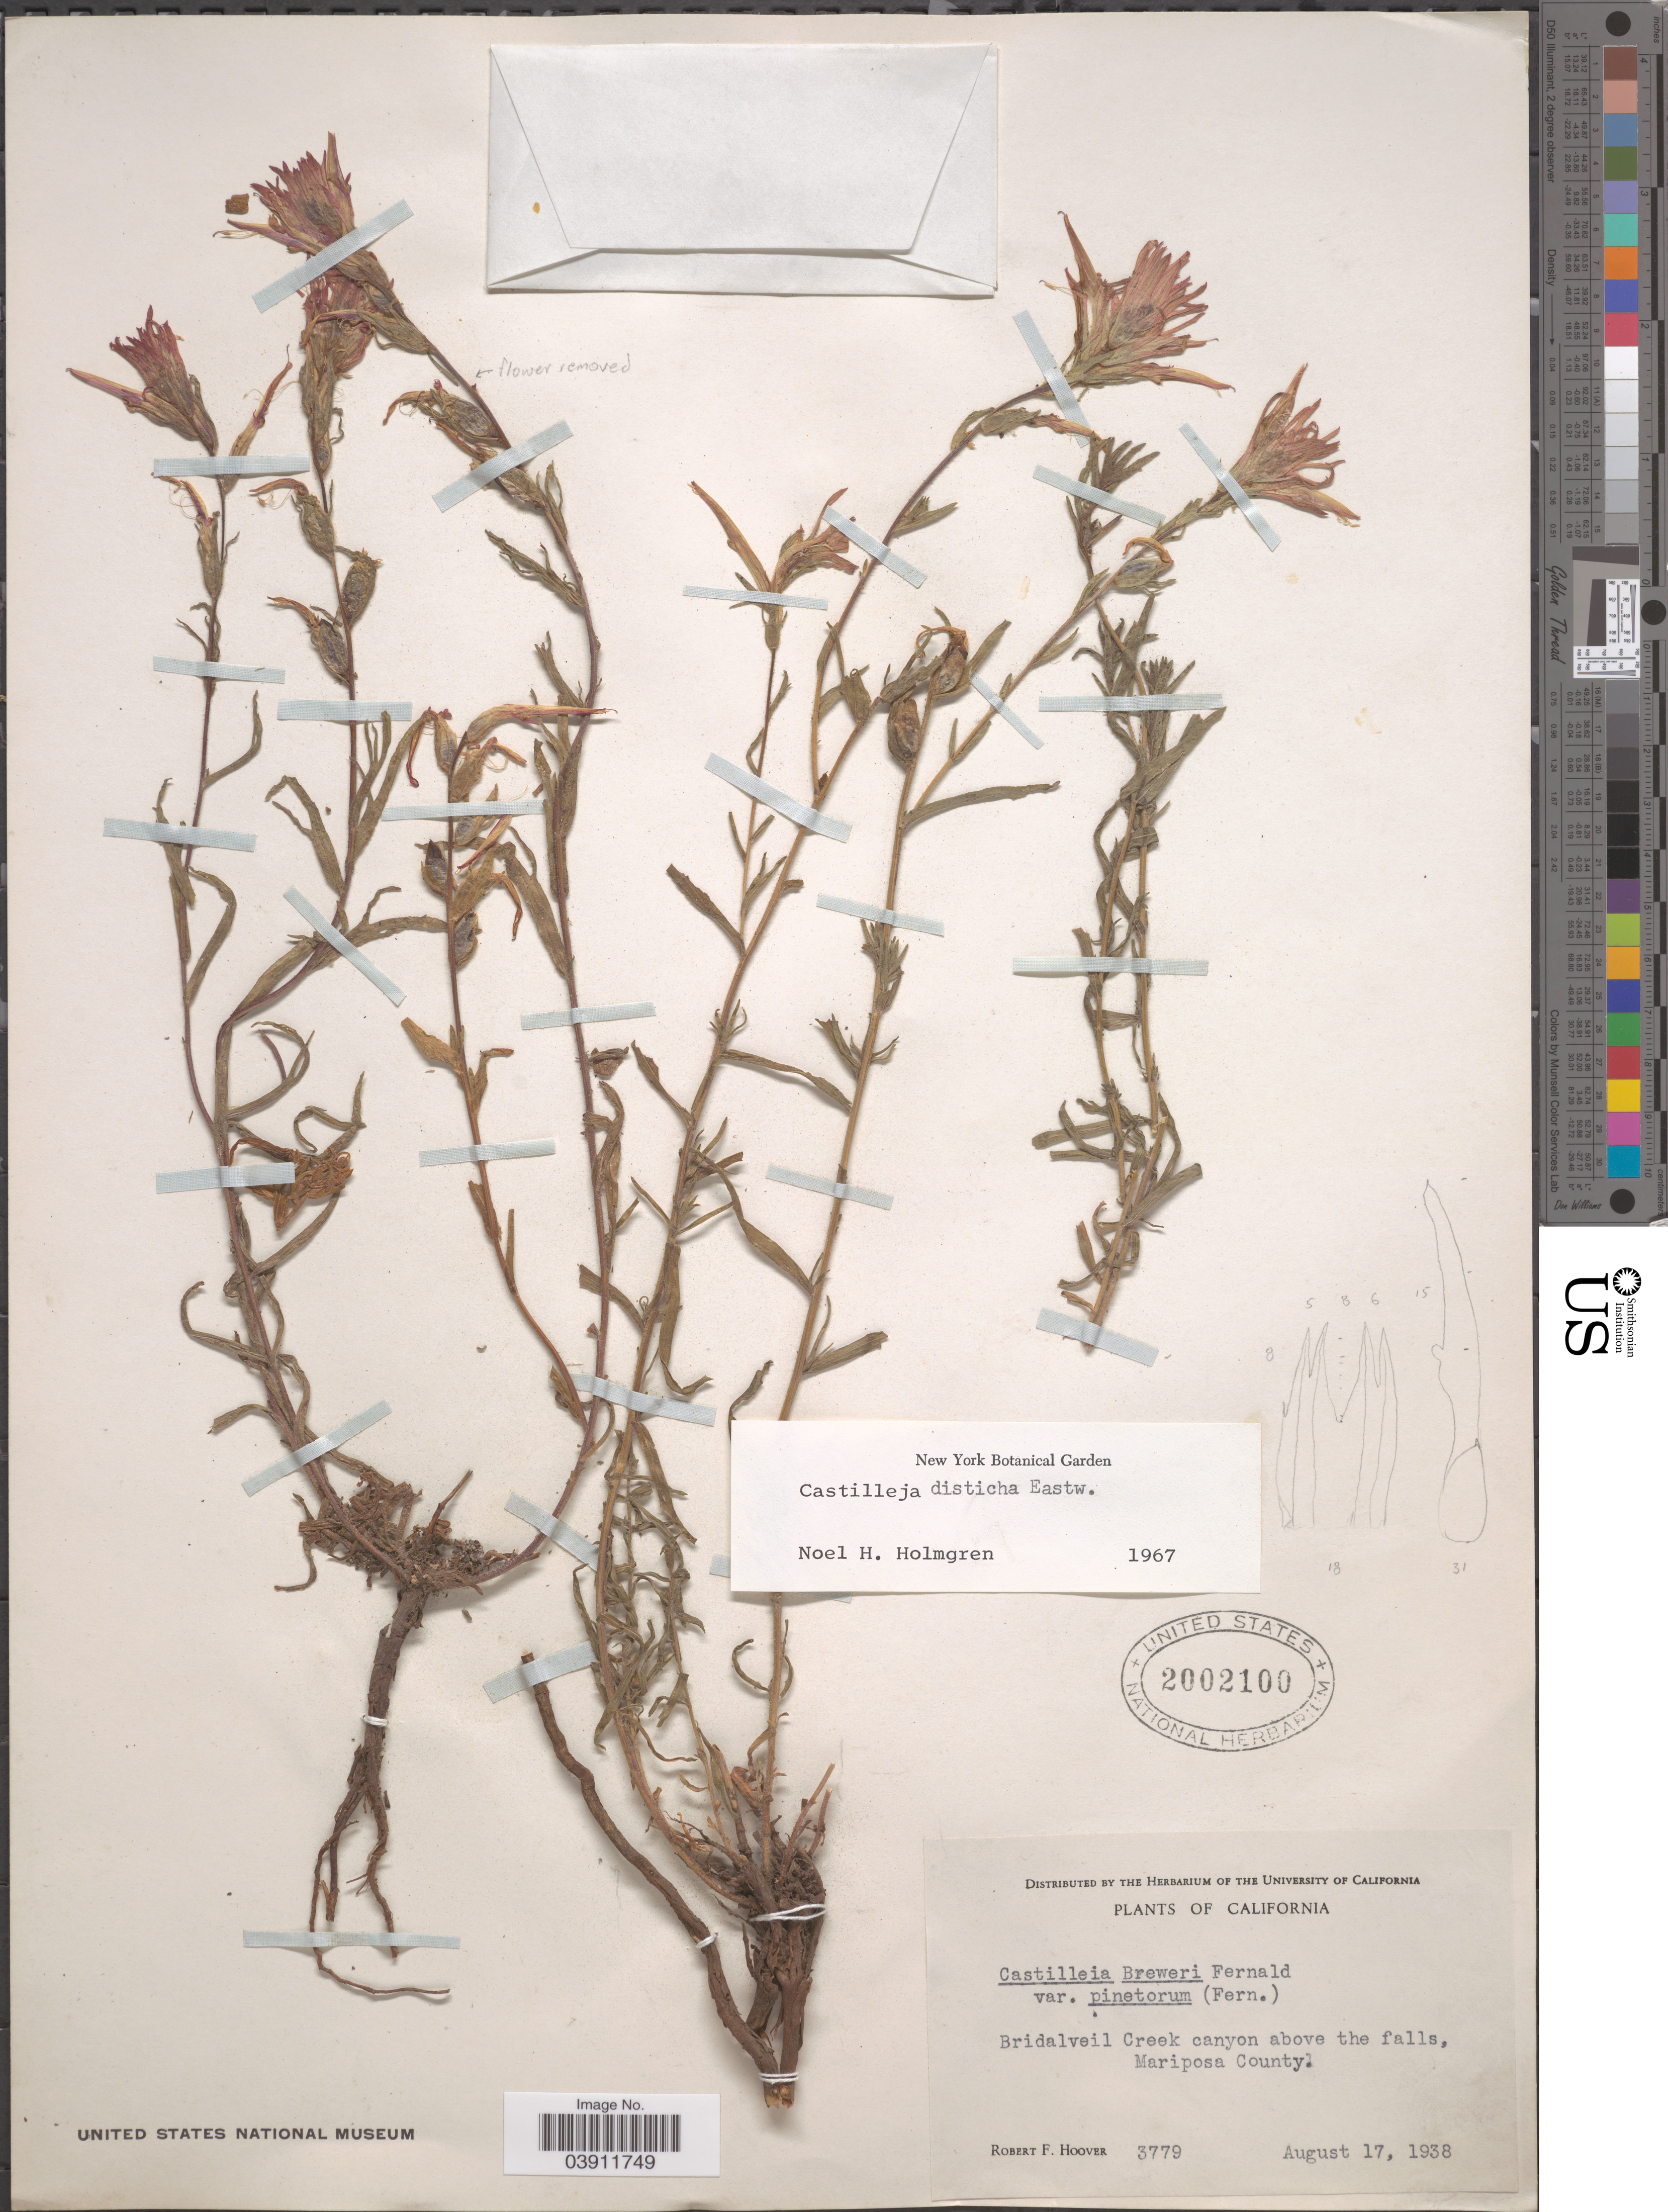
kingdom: Plantae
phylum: Tracheophyta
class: Magnoliopsida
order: Lamiales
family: Orobanchaceae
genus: Castilleja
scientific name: Castilleja disticha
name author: Eastw.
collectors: R. F. Hoover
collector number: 3779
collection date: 1938-08-17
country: United States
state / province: California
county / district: Mariposa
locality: Bridalveil Creek canyon above the falls, Mariposa County.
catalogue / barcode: US 2002100